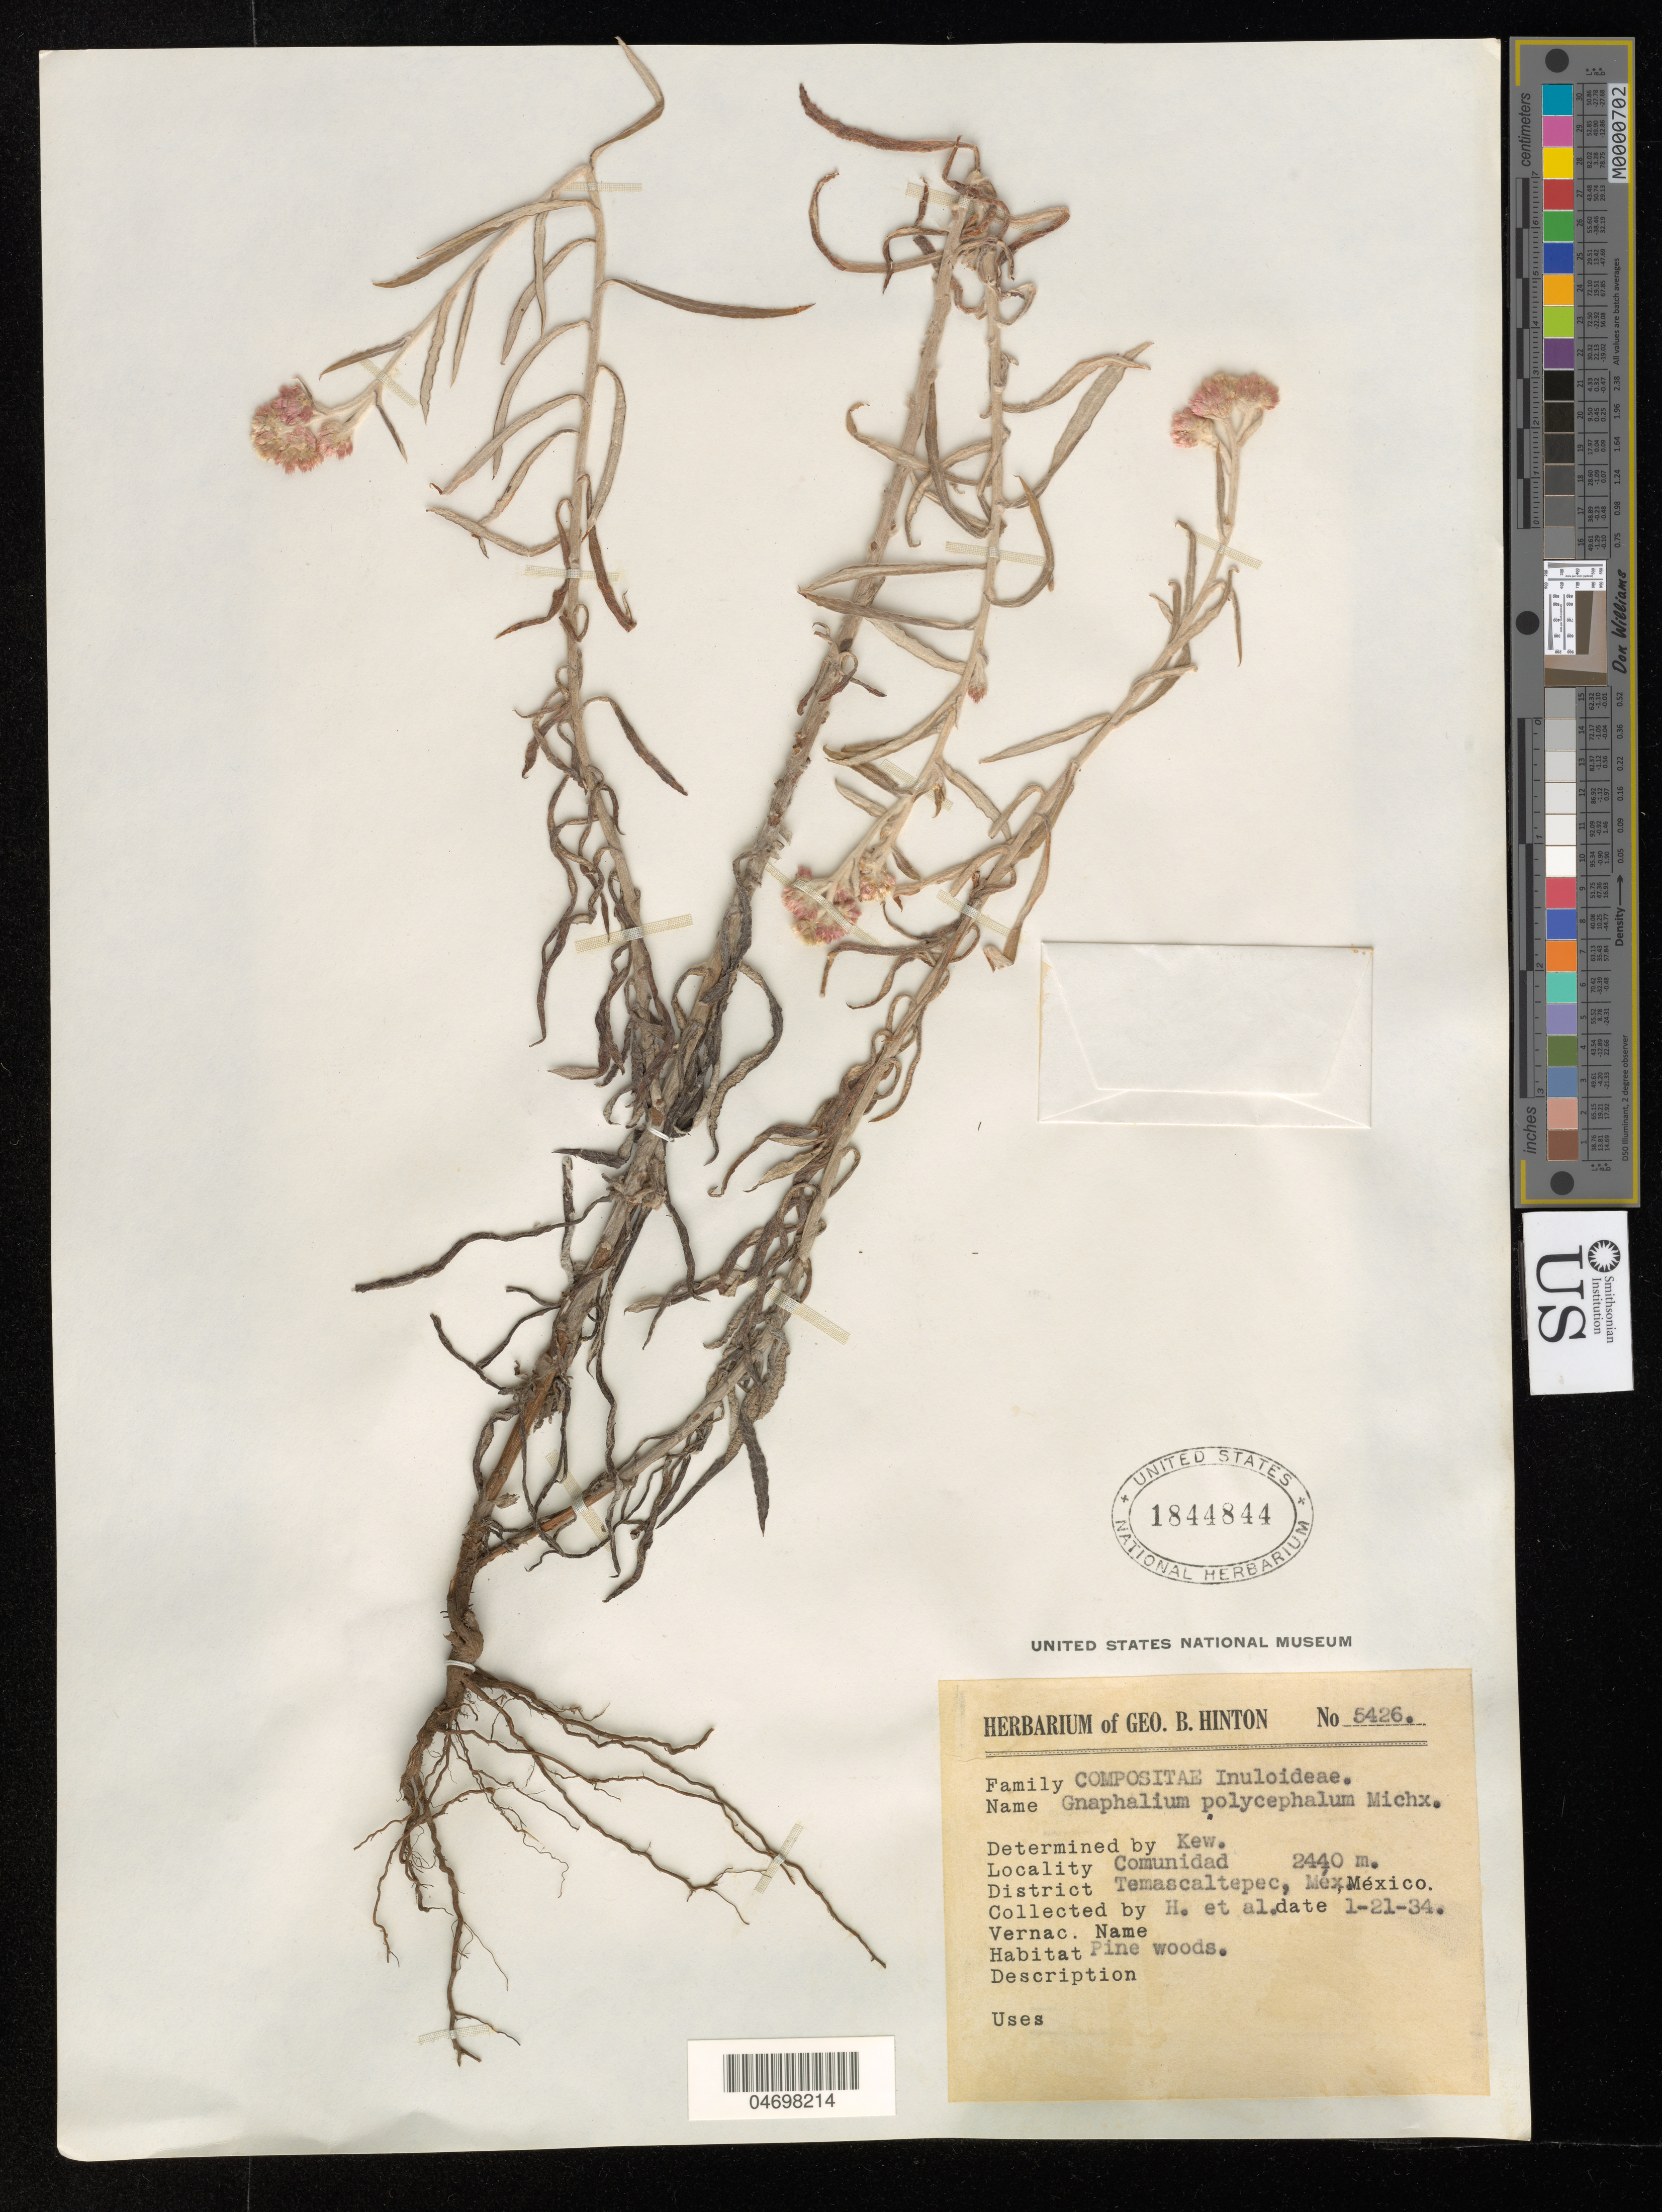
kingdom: Plantae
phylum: Tracheophyta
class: Magnoliopsida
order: Asterales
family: Asteraceae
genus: Gnaphalium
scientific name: Gnaphalium polycephalum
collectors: G. B. Hinton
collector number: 5426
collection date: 1934-01-21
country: Mexico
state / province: México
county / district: Temascaltepec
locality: Temascaltepec; Comunidad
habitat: Pine woods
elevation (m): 2440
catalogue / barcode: US 1844844